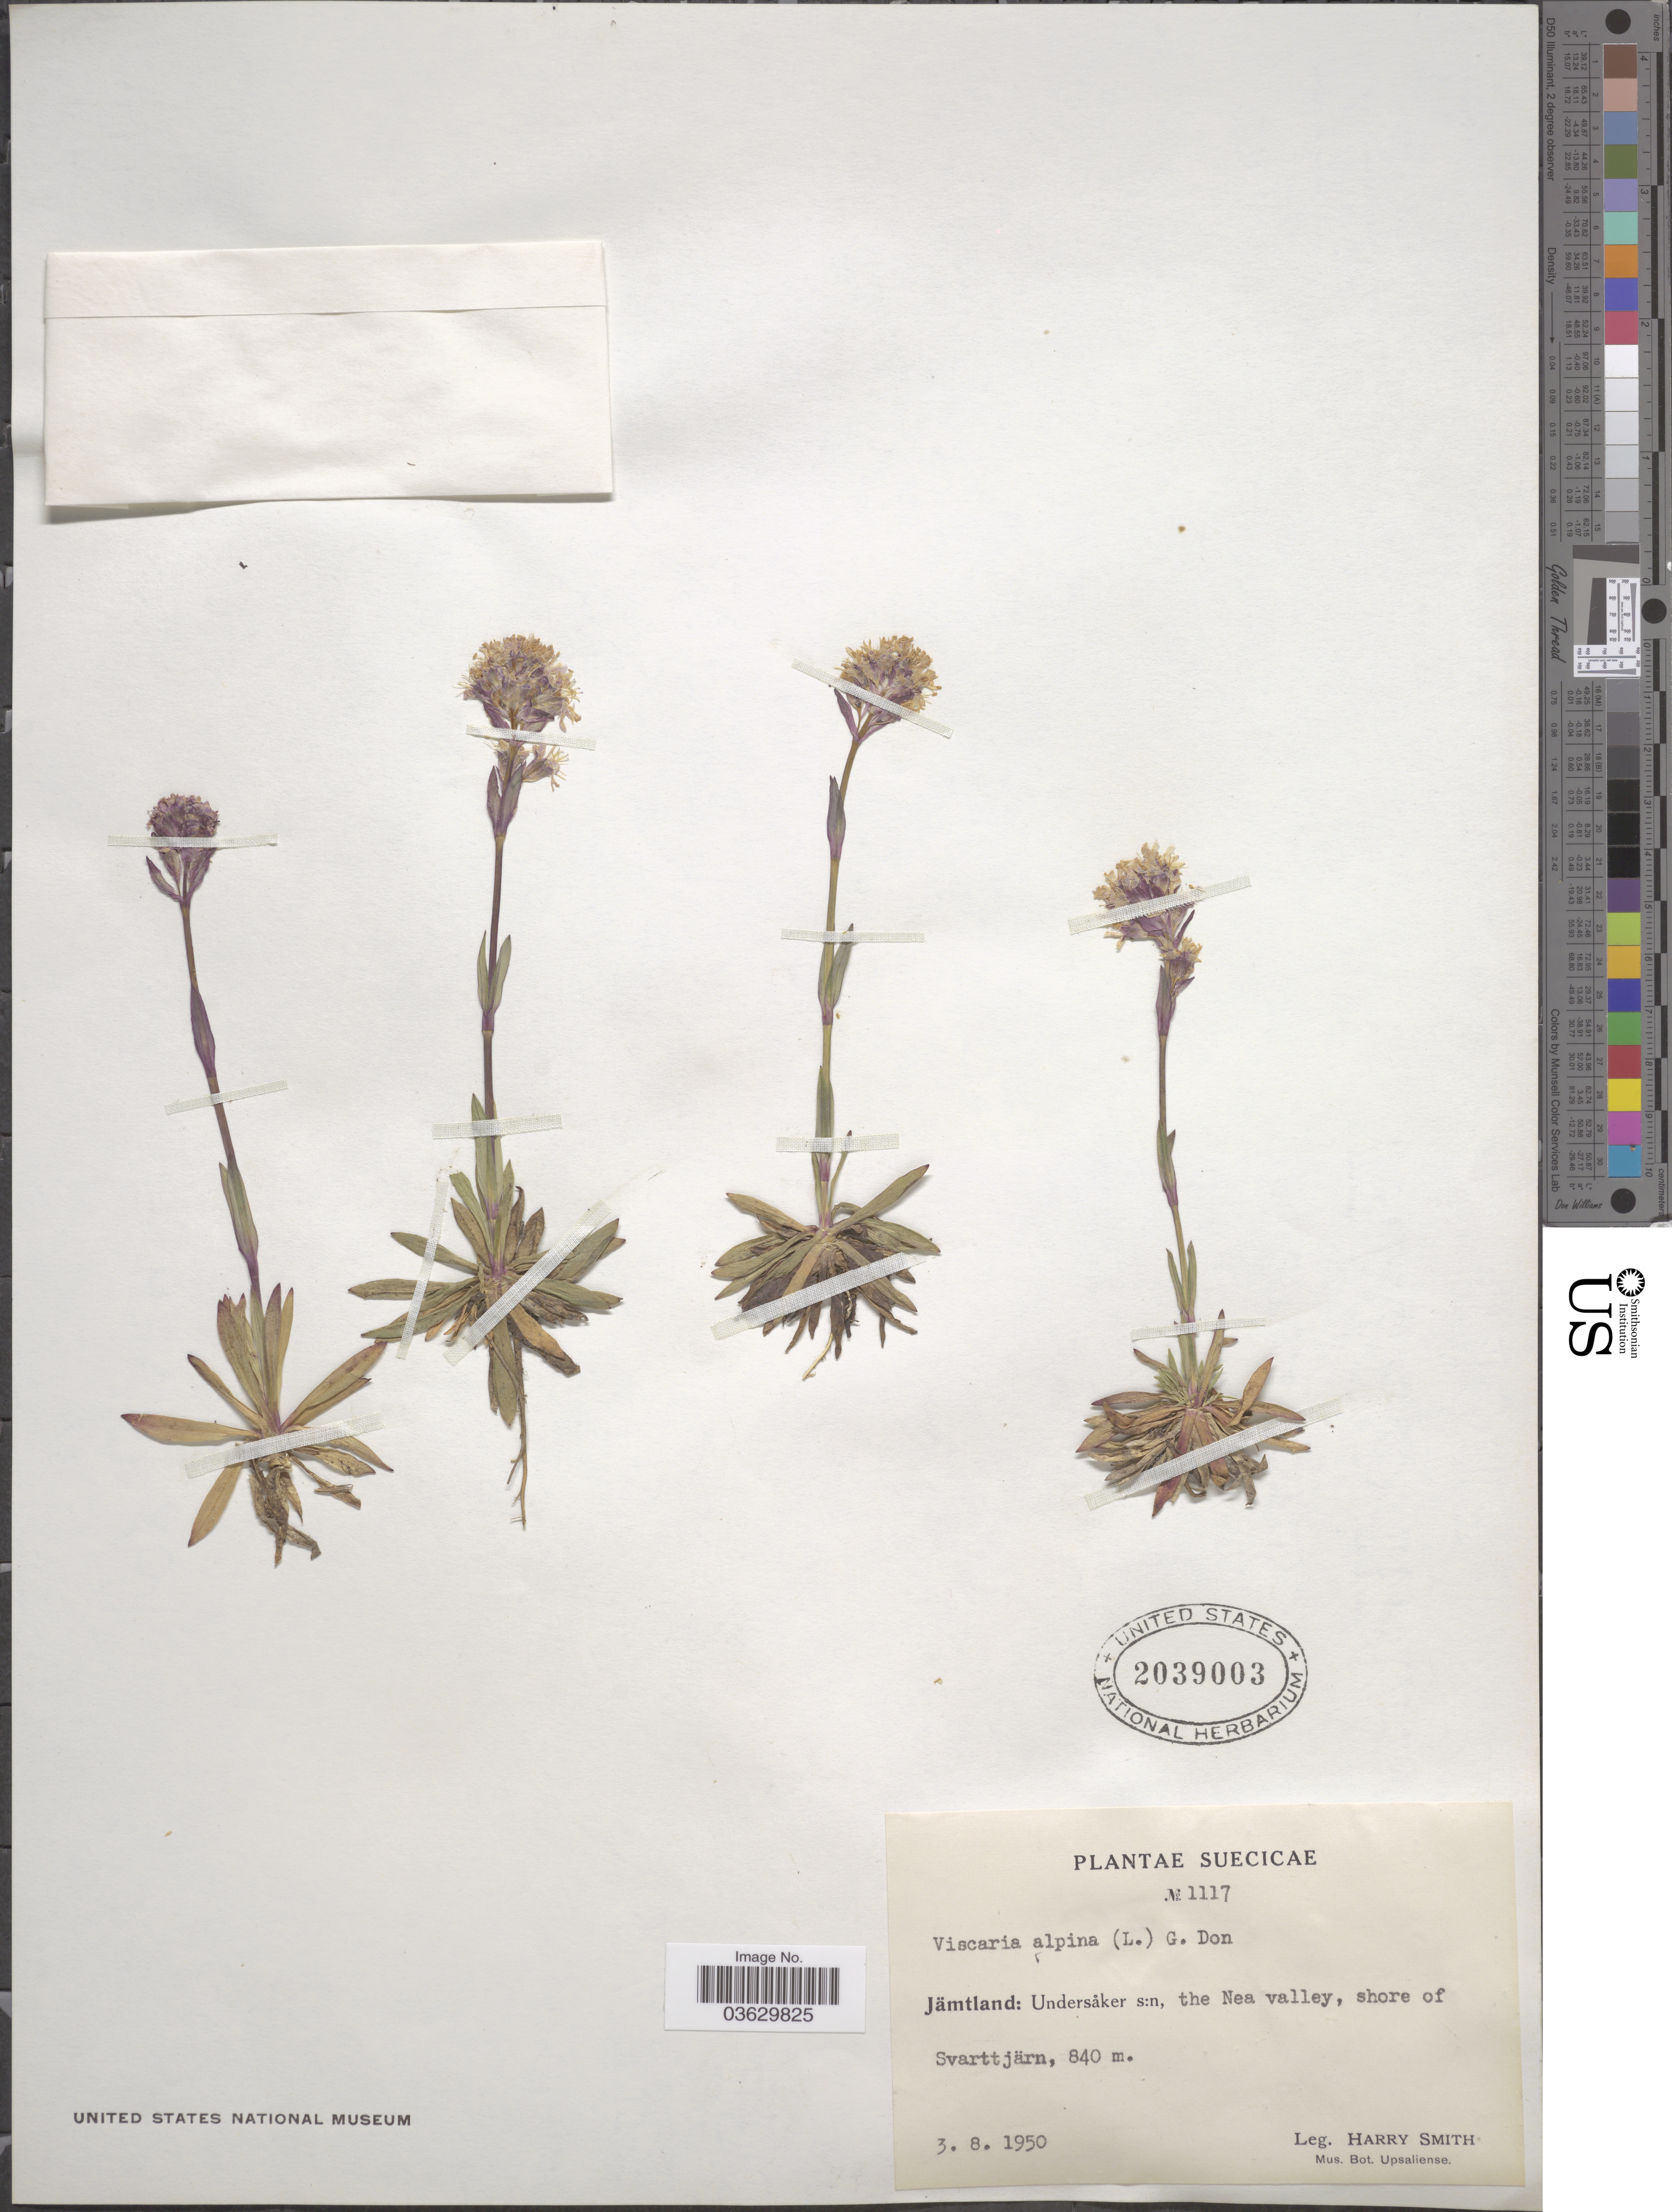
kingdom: Plantae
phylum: Tracheophyta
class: Magnoliopsida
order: Caryophyllales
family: Caryophyllaceae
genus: Viscaria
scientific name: Viscaria alpina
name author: (L.) G. Don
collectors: H. Smith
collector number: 1117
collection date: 1950-08-03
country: Sweden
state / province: Jämtland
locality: Suecicae. Jämtland: Undersåker s:n, the Nea valley, shore of Svarttjärn.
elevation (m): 840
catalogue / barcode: US 2039003